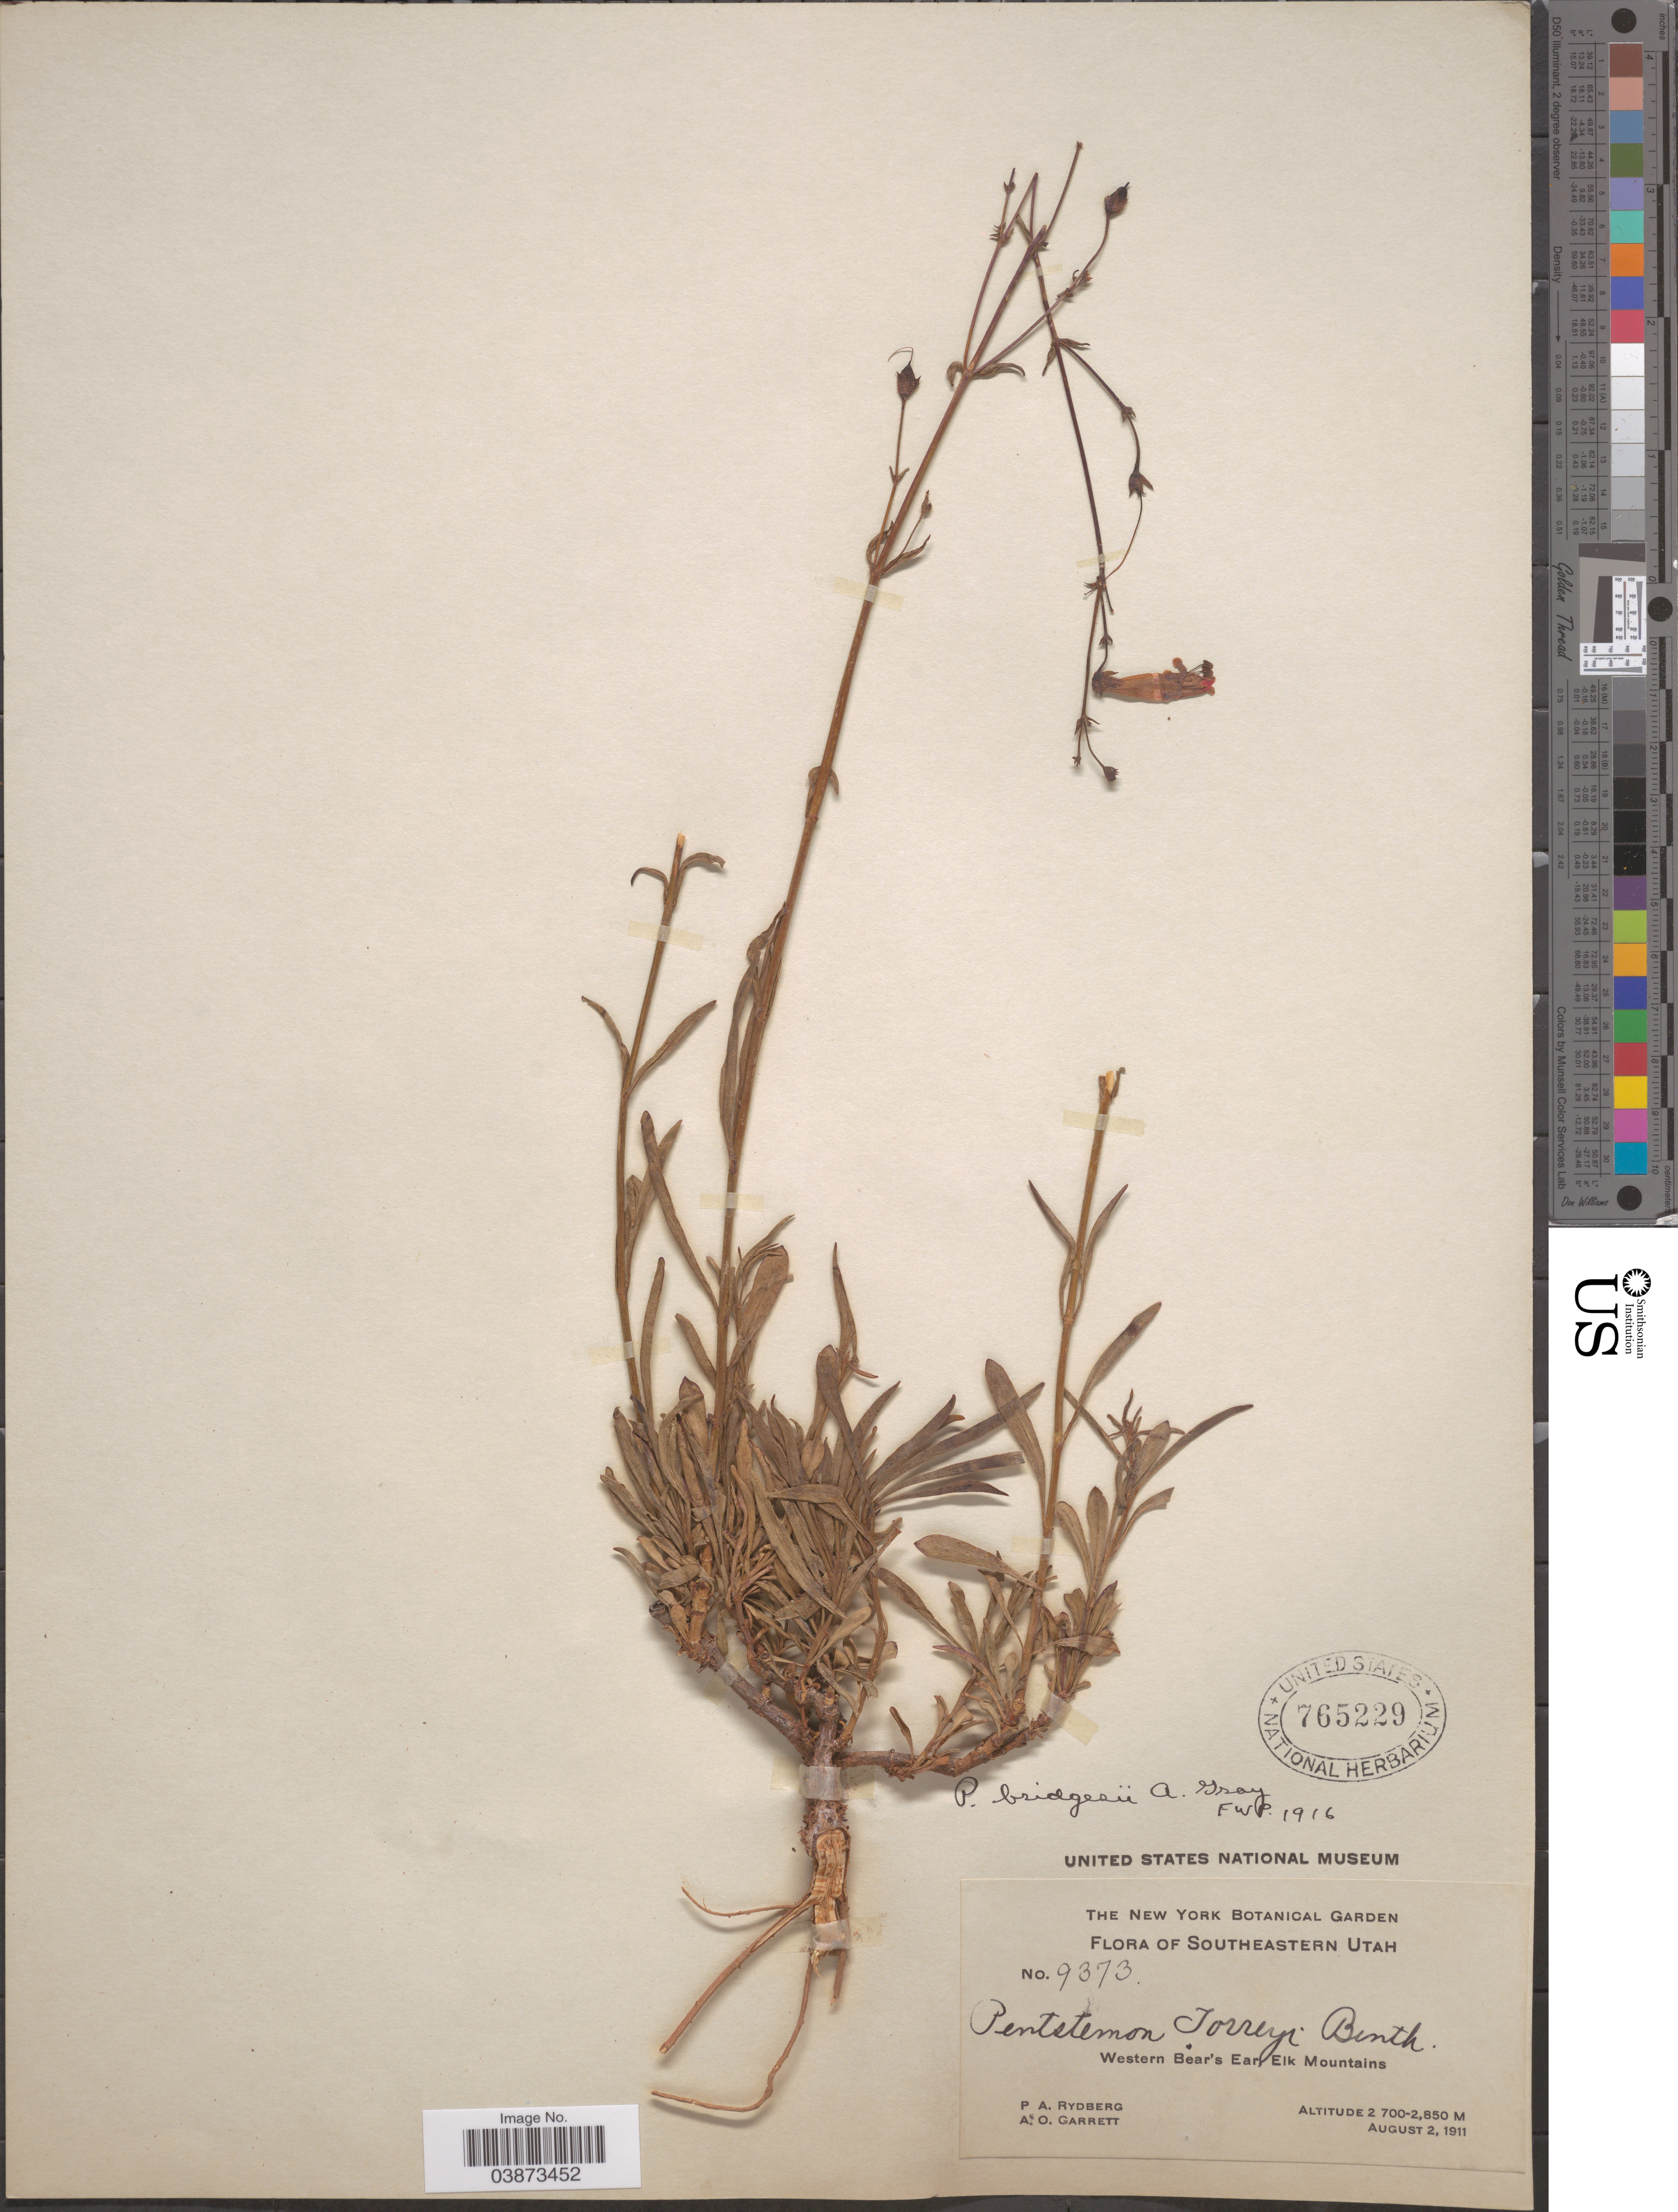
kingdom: Plantae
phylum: Tracheophyta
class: Magnoliopsida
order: Lamiales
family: Plantaginaceae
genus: Penstemon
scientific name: Penstemon bridgesii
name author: A. Gray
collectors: P. A. Rydberg & A. O. Garrett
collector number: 9373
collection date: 1911-08-02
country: United States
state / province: Utah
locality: Southeastern Utah. Western Bear's Ear, Elk Mountains.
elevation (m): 2700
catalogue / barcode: US 765229